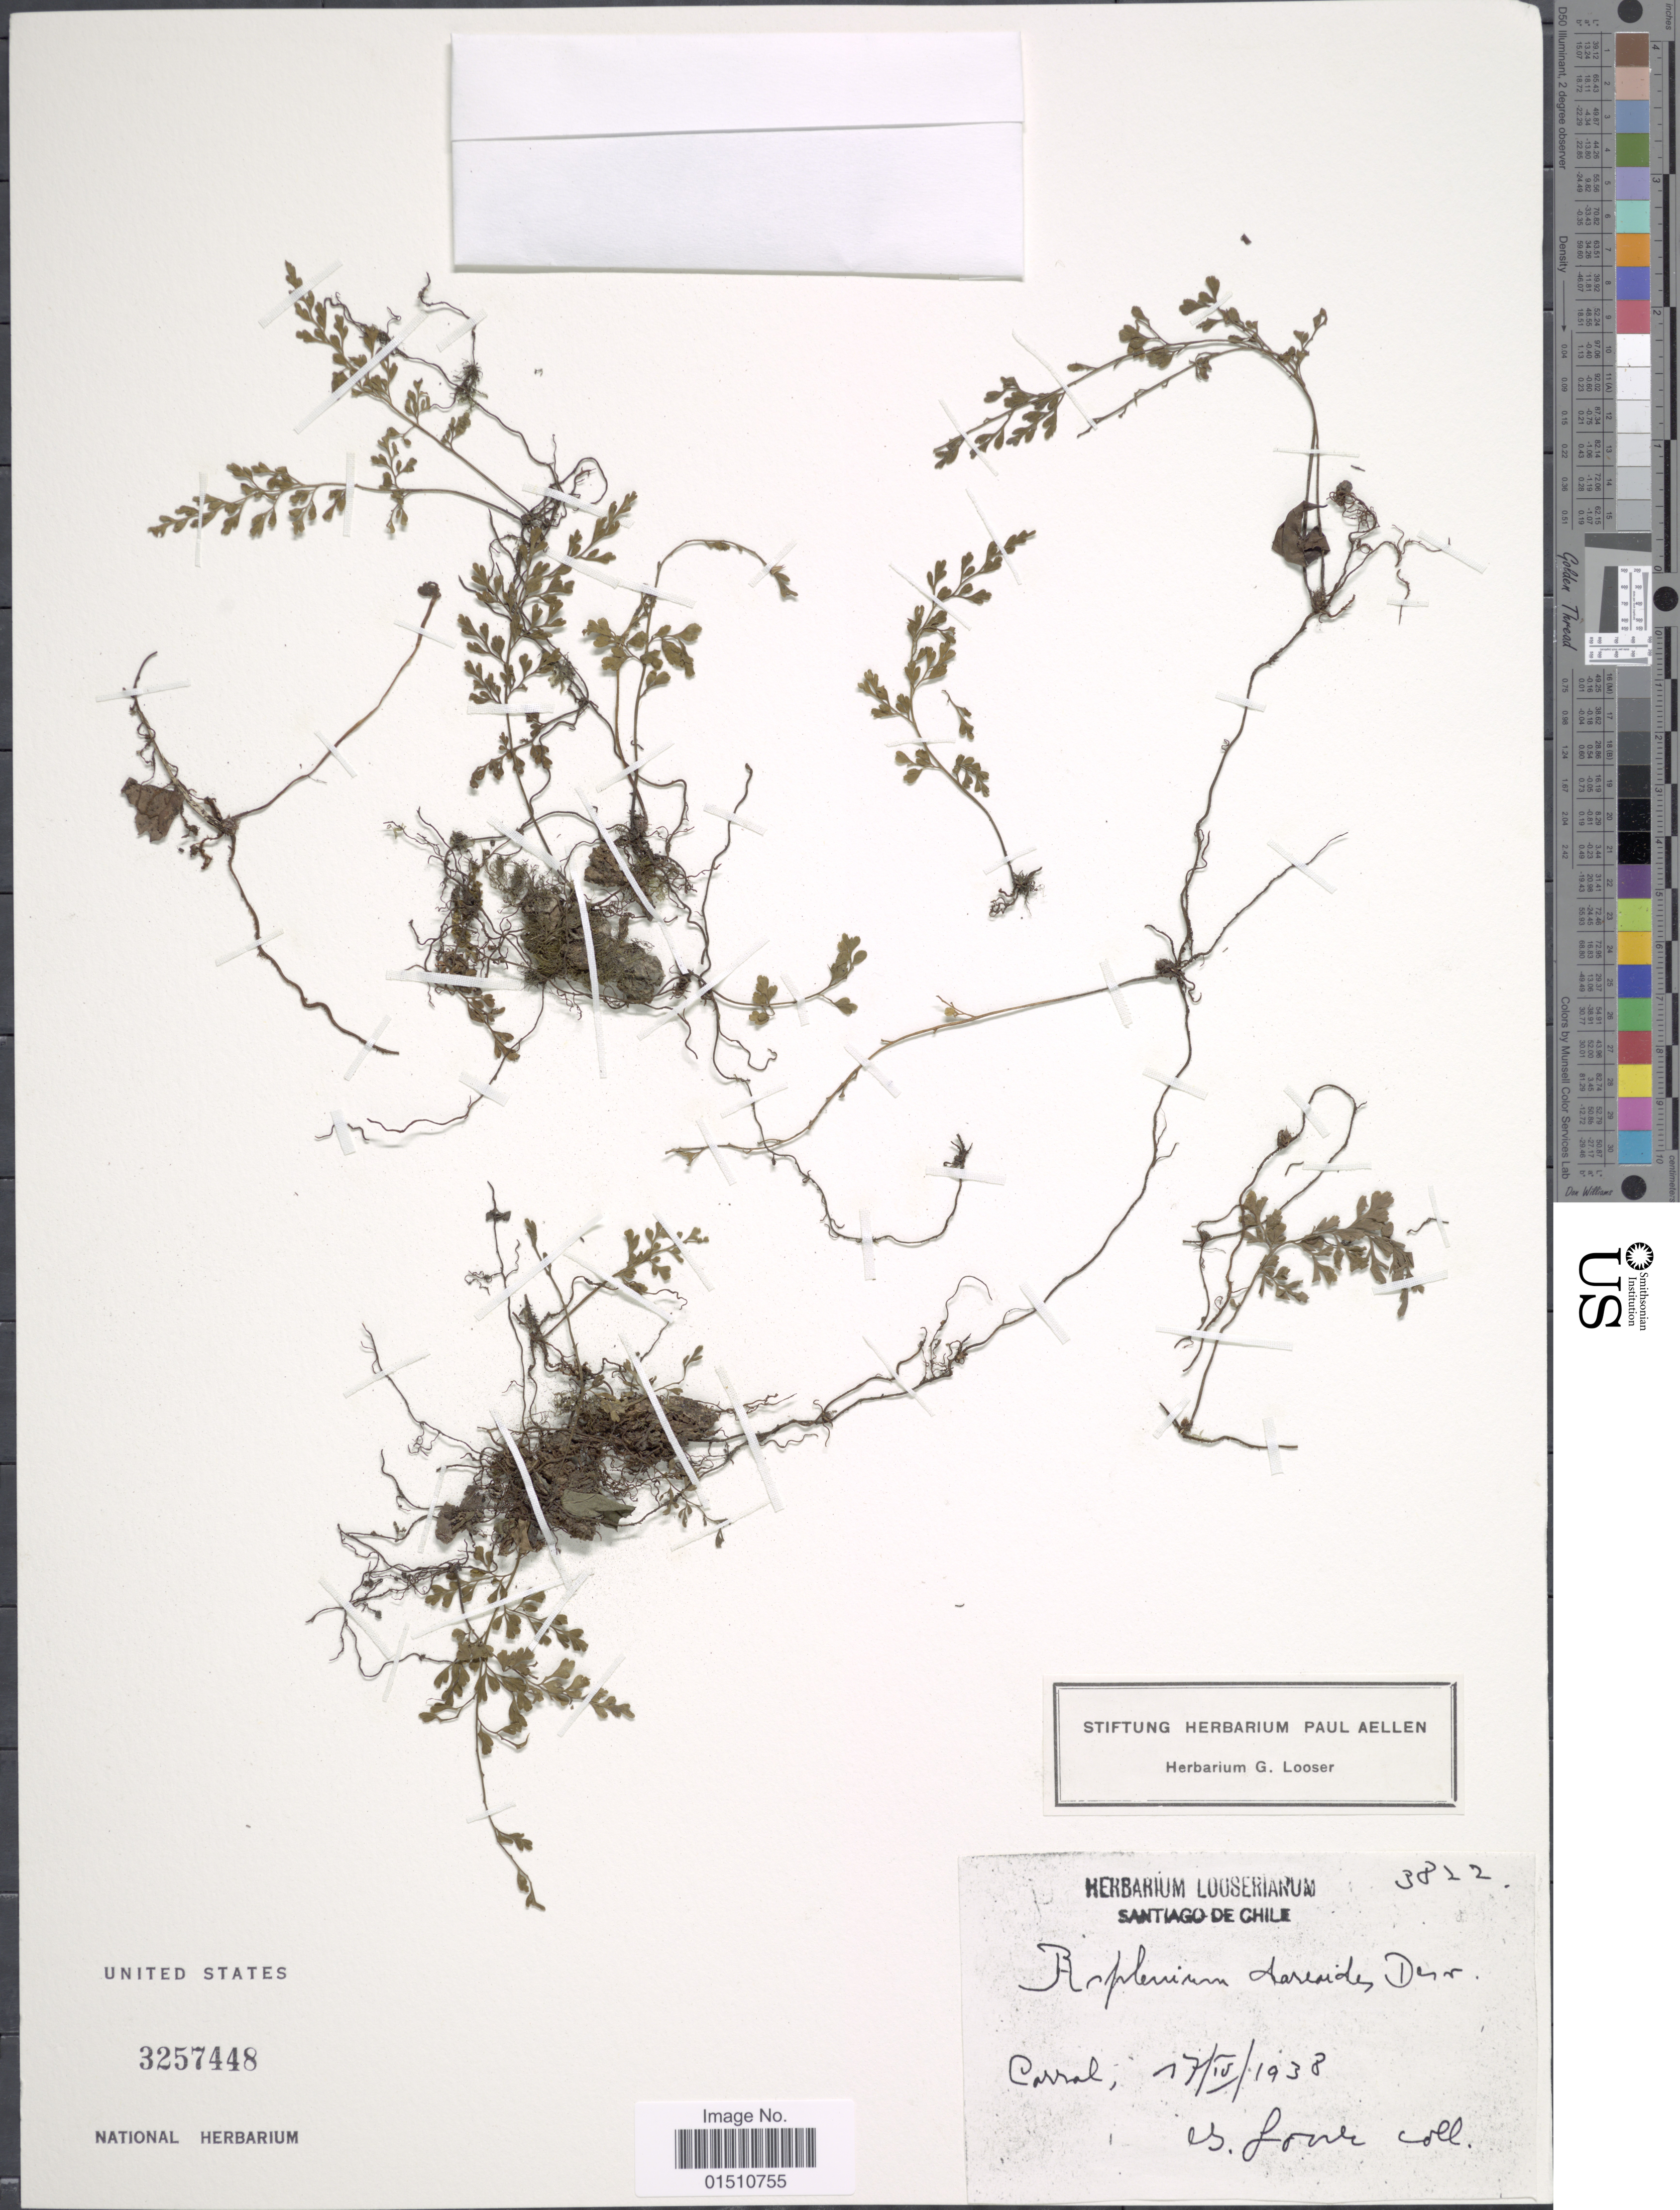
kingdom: Plantae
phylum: Tracheophyta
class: Polypodiopsida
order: Polypodiales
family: Aspleniaceae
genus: Asplenium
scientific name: Asplenium dareoides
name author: Desv.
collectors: G. Looser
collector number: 3822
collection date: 1938-04-17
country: Chile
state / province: Región Metropolitana (RM)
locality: Santiago, Chille, Corral.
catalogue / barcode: US 3257448